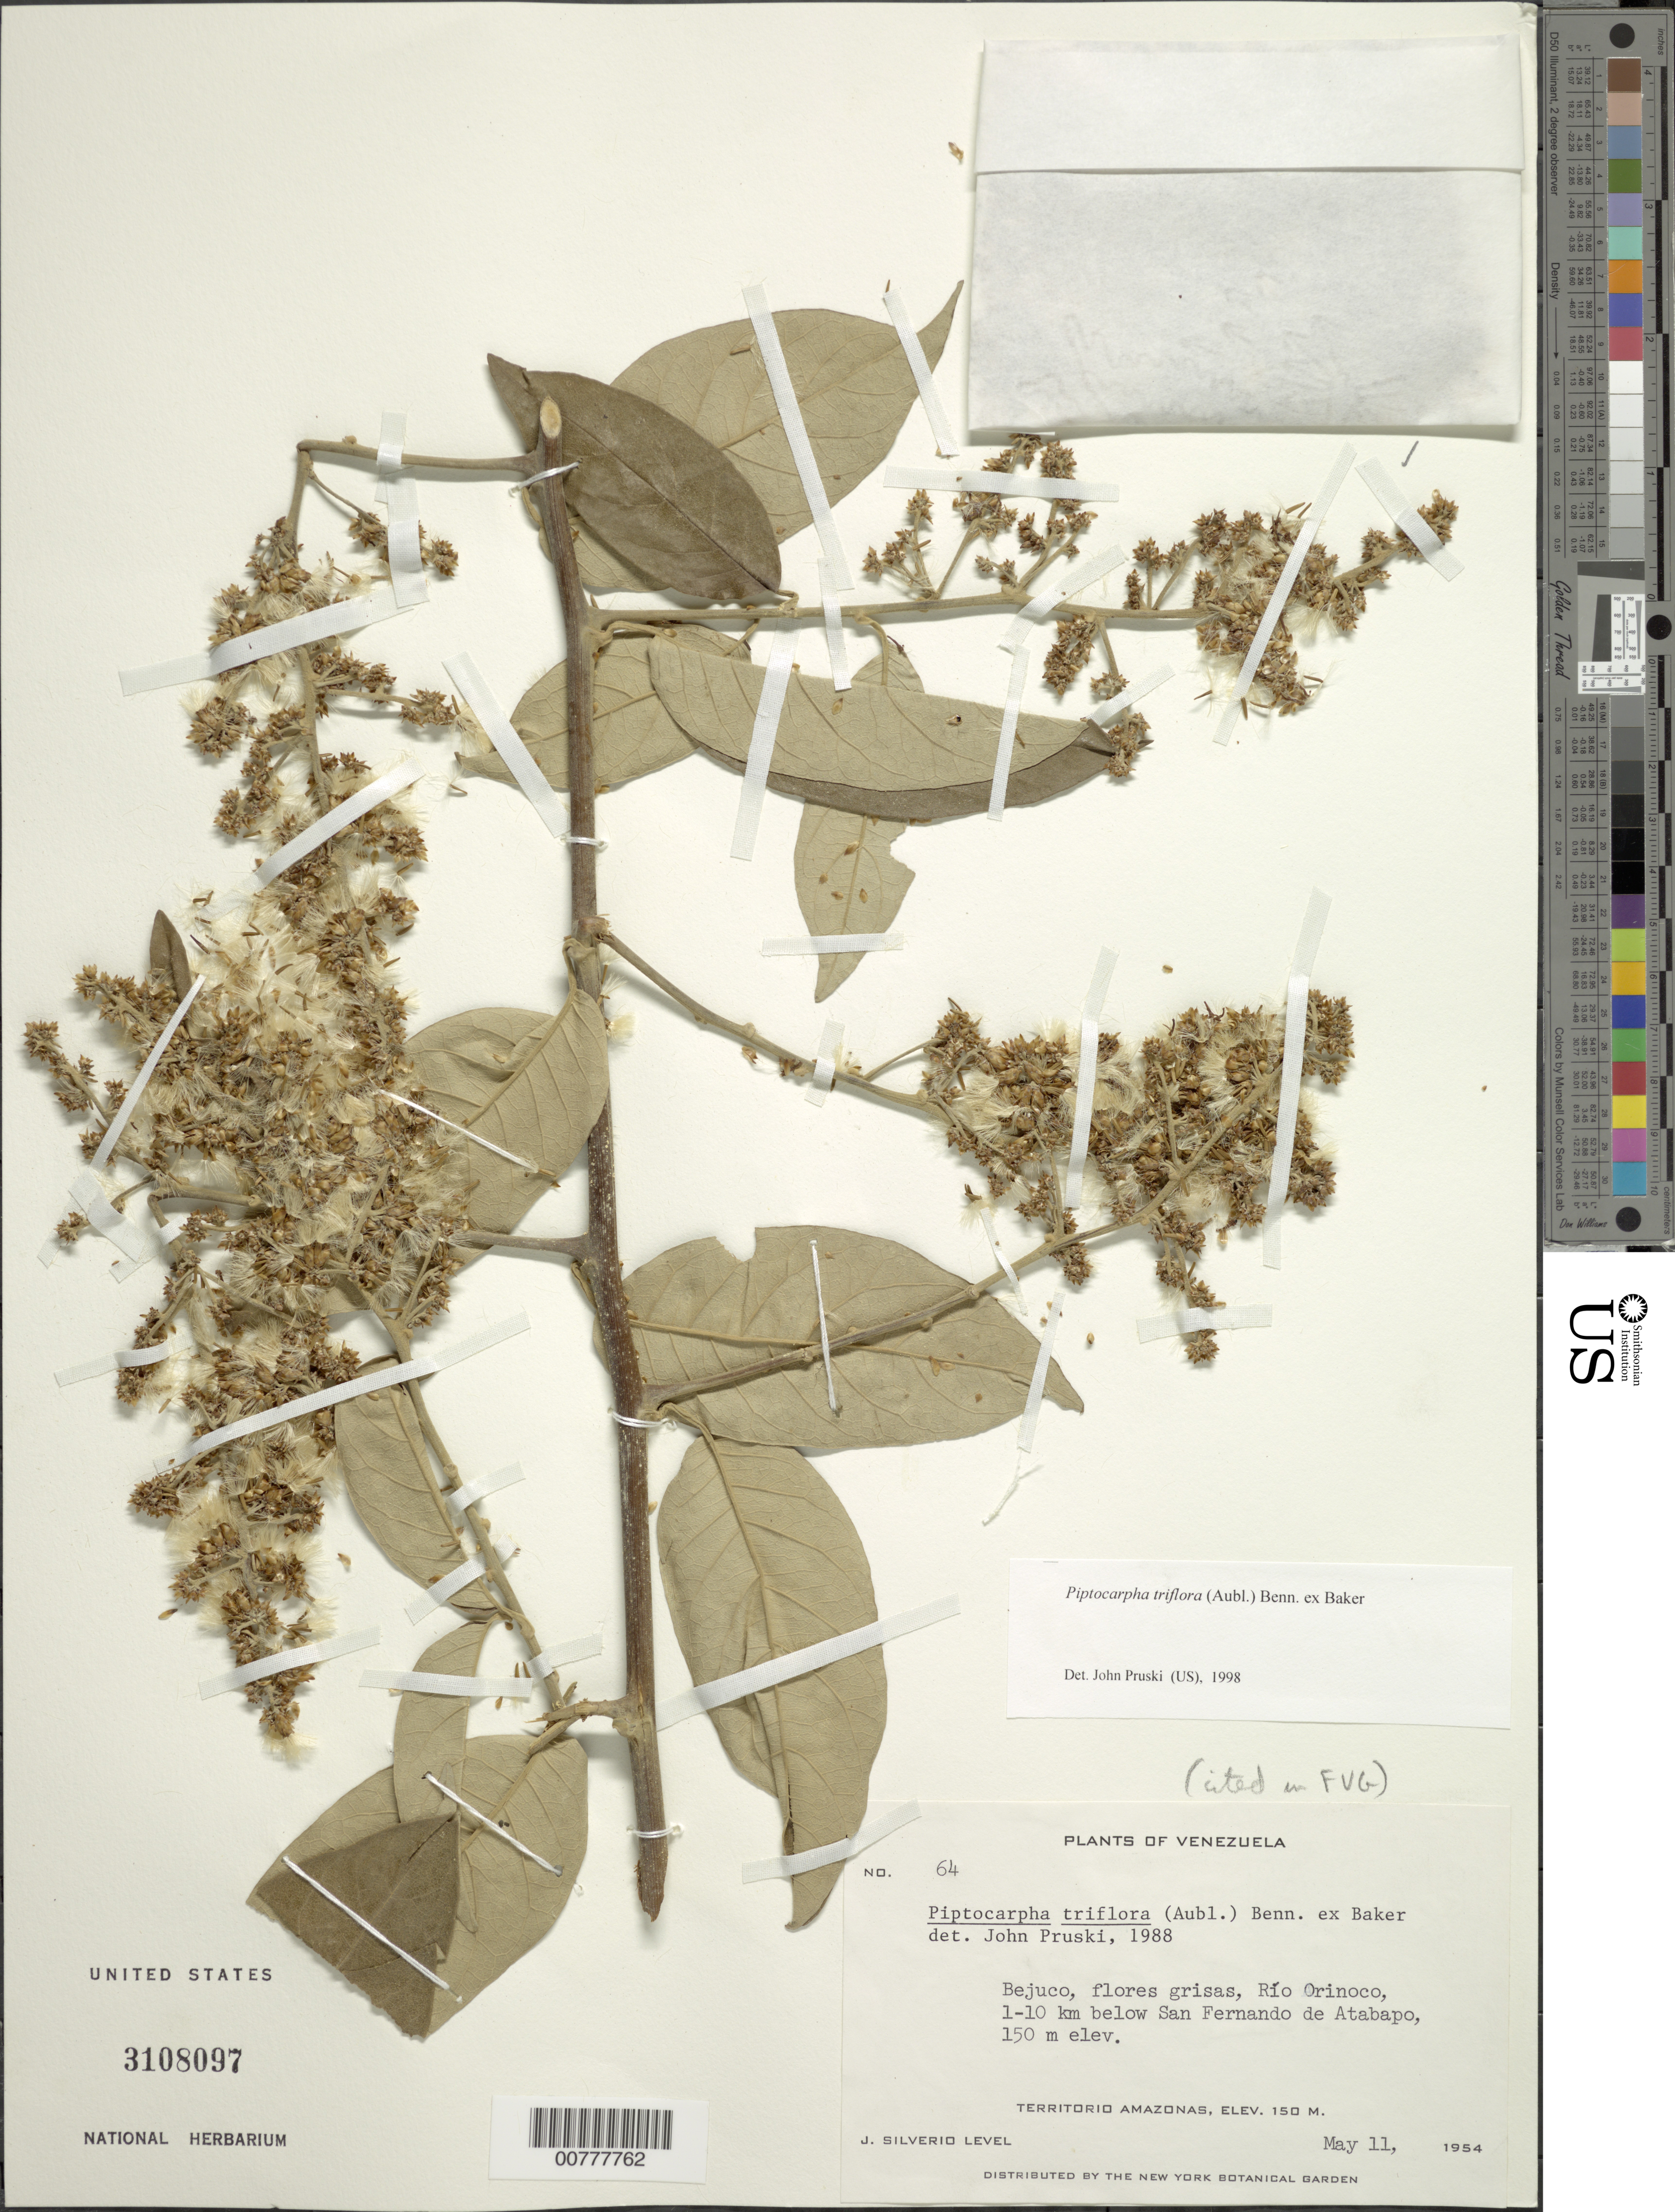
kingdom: Plantae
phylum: Tracheophyta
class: Magnoliopsida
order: Asterales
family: Asteraceae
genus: Piptocarpha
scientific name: Piptocarpha triflora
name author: (Aubl.) Benn. ex Baker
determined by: Pruski, J. F.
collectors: J. Silverio L.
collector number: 64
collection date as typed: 11-May-54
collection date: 1954-05-11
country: Venezuela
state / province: Amazonas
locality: Río Orinoco, 1-10 km below San Fernando de Atabapo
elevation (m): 150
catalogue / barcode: US 3108097